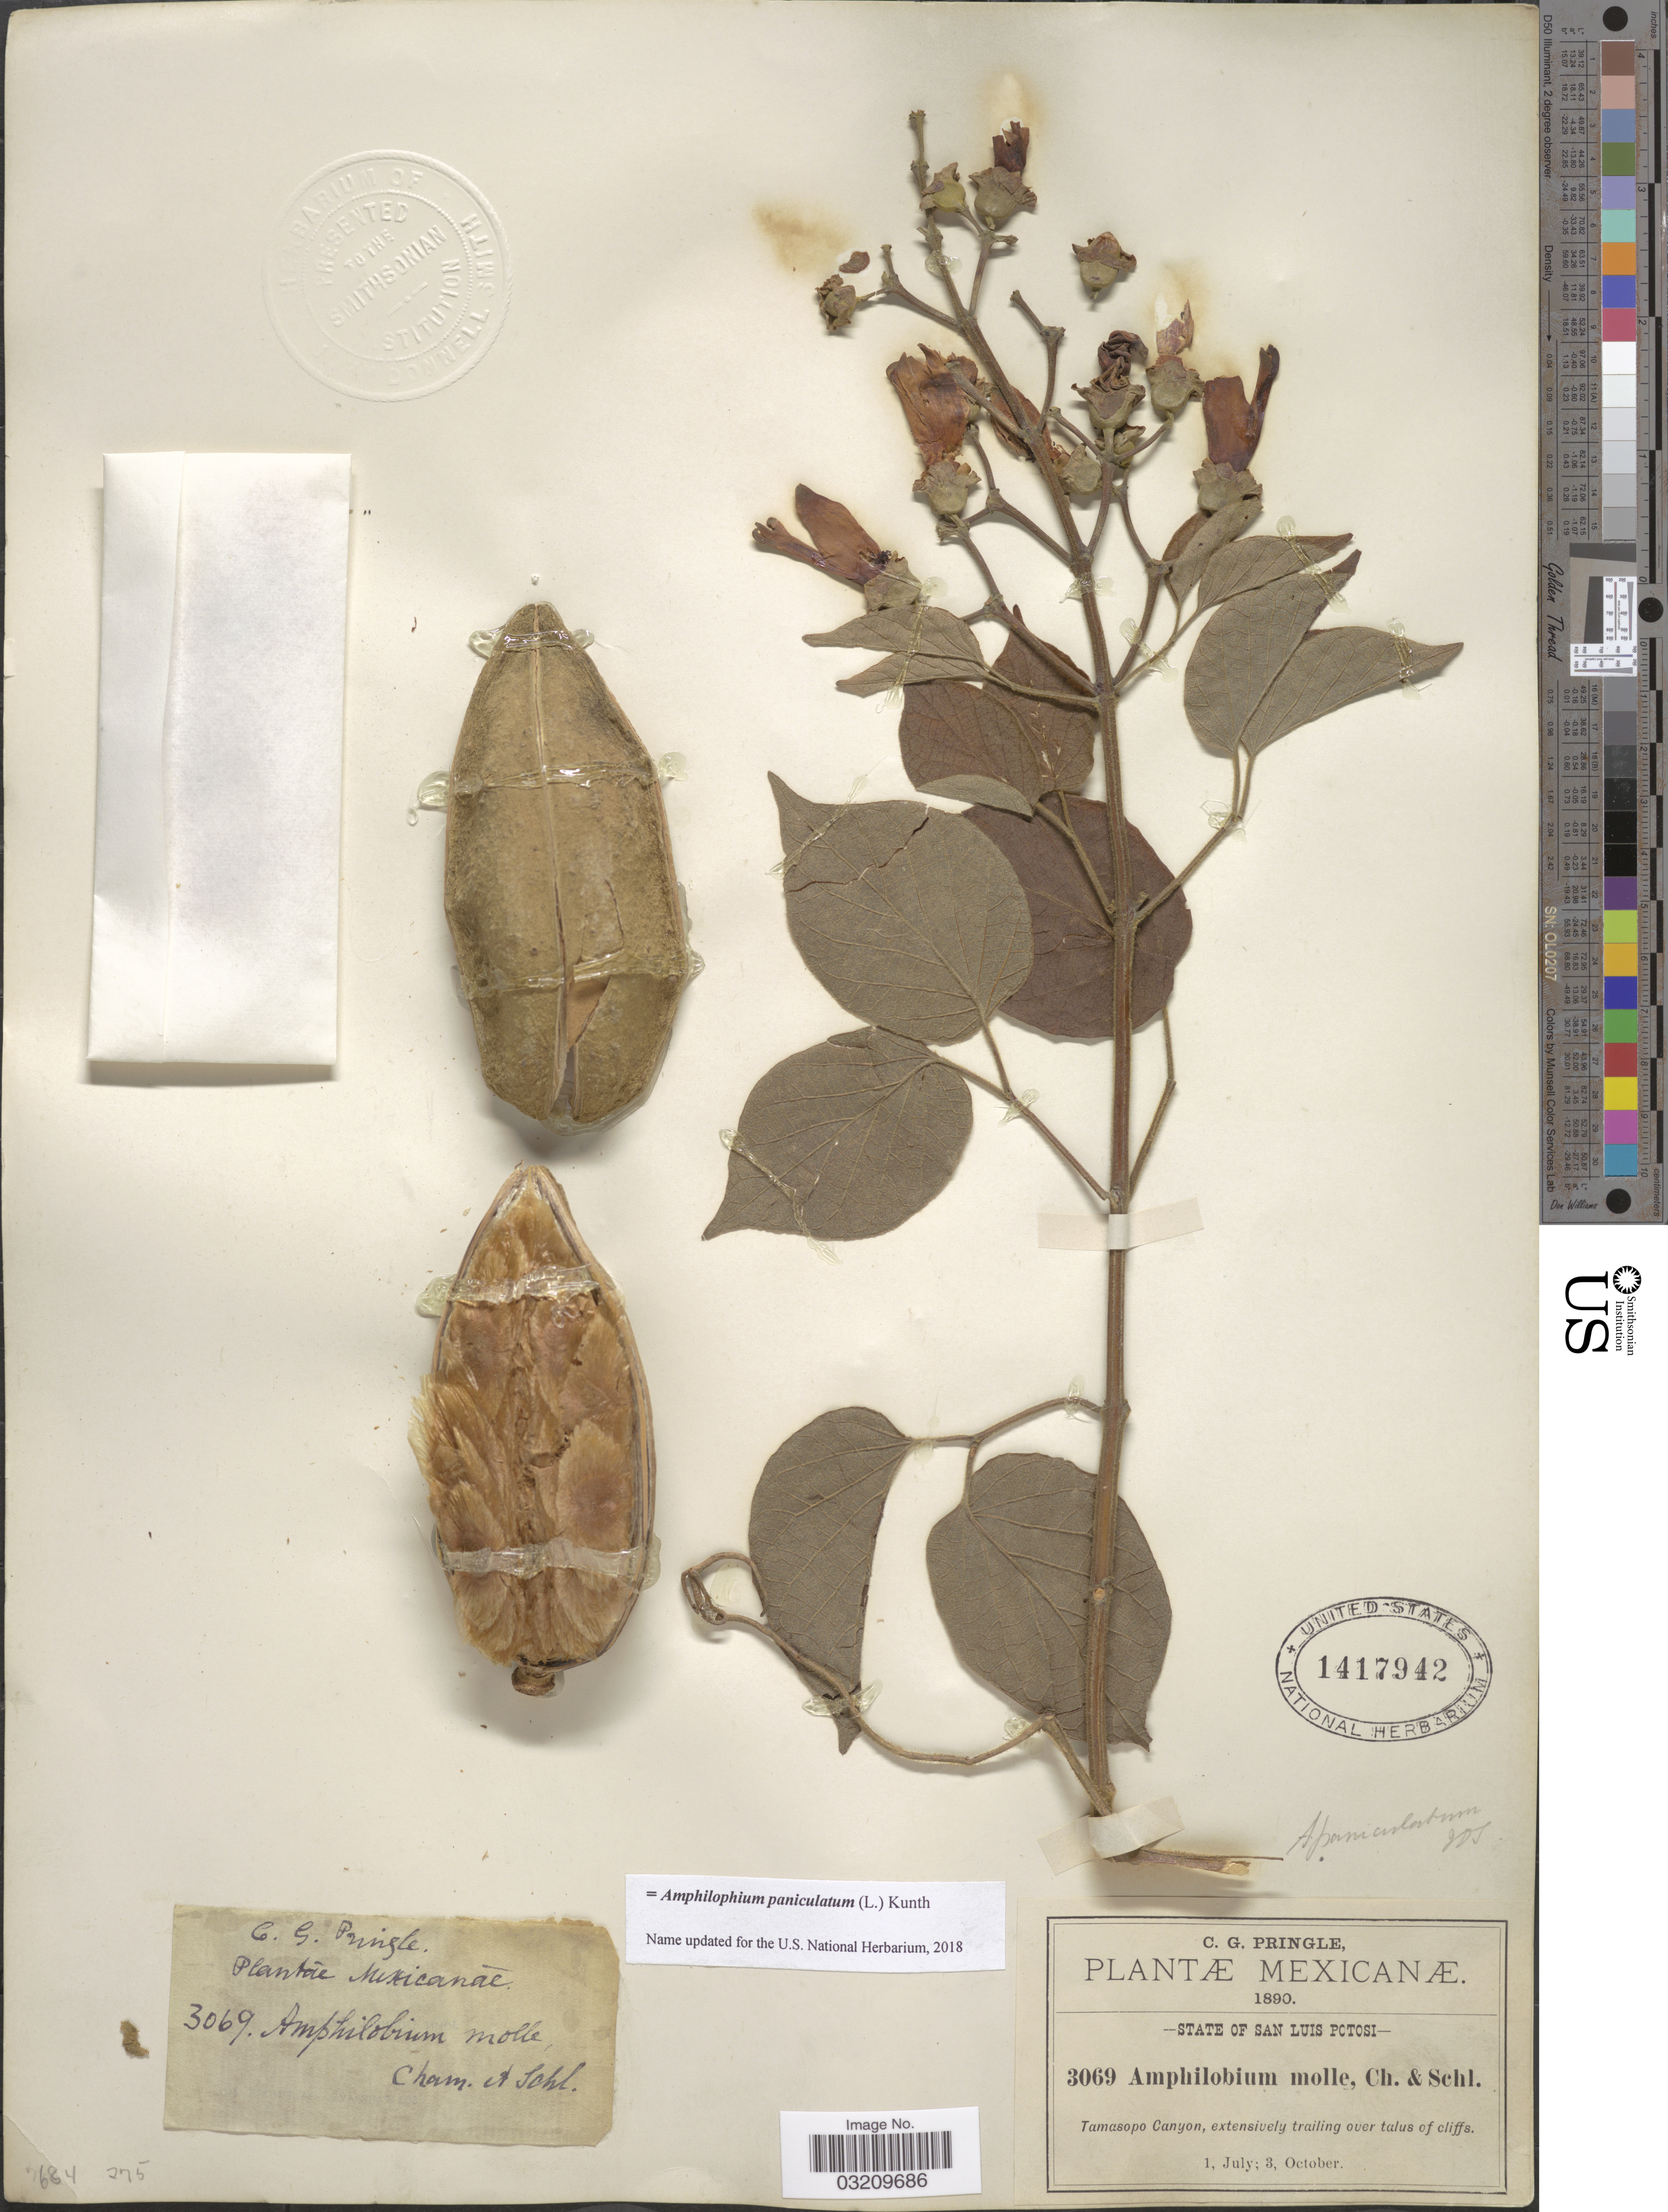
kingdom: Plantae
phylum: Tracheophyta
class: Magnoliopsida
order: Lamiales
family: Bignoniaceae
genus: Amphilophium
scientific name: Amphilophium paniculatum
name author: (L.) Kunth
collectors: C. G. Pringle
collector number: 3069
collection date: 1890-07-01/1890-10-03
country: Mexico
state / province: San Luis Potosí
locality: Tamasopo Canyon.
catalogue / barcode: US 1417942